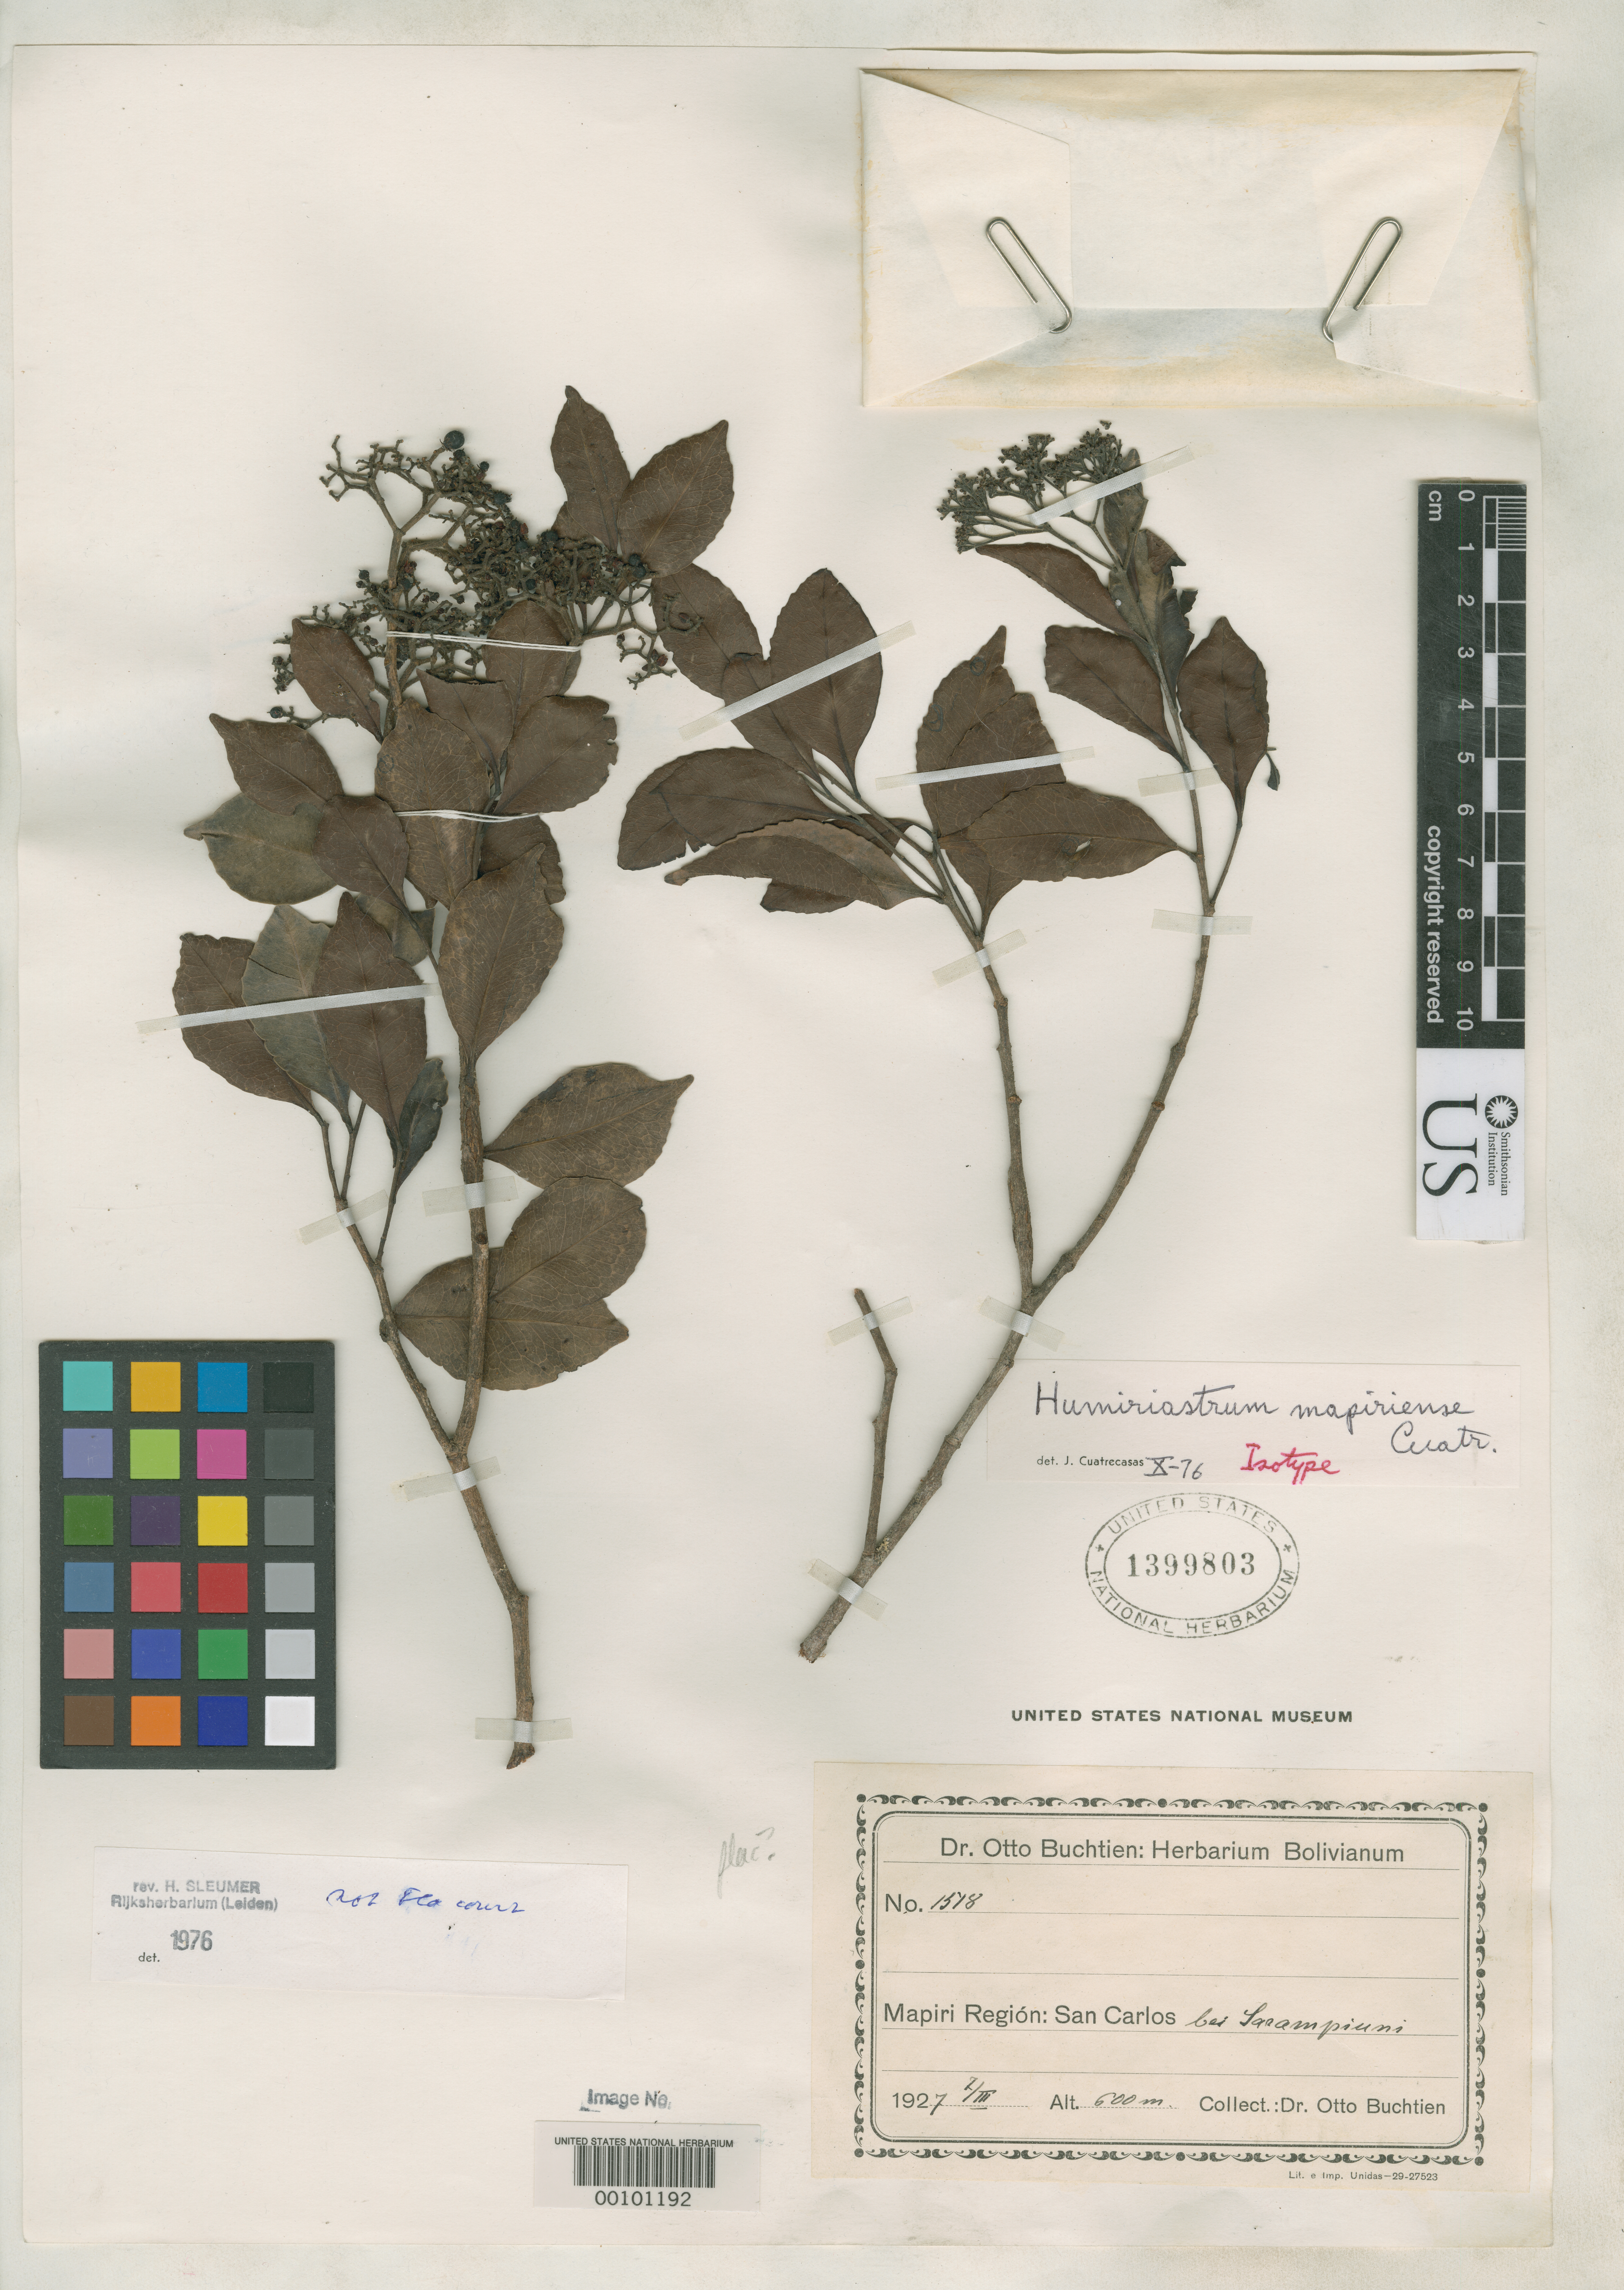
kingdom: Plantae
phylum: Tracheophyta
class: Magnoliopsida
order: Malpighiales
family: Humiriaceae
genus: Humiriastrum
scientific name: Humiriastrum mapiriense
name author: Cuatrec.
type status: Isotype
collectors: O. Buchtien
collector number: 1518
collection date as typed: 07 Mar 1927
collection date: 1927-03-07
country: Bolivia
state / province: La Paz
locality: Mapiri Region, San Carlos.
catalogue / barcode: US 1399803